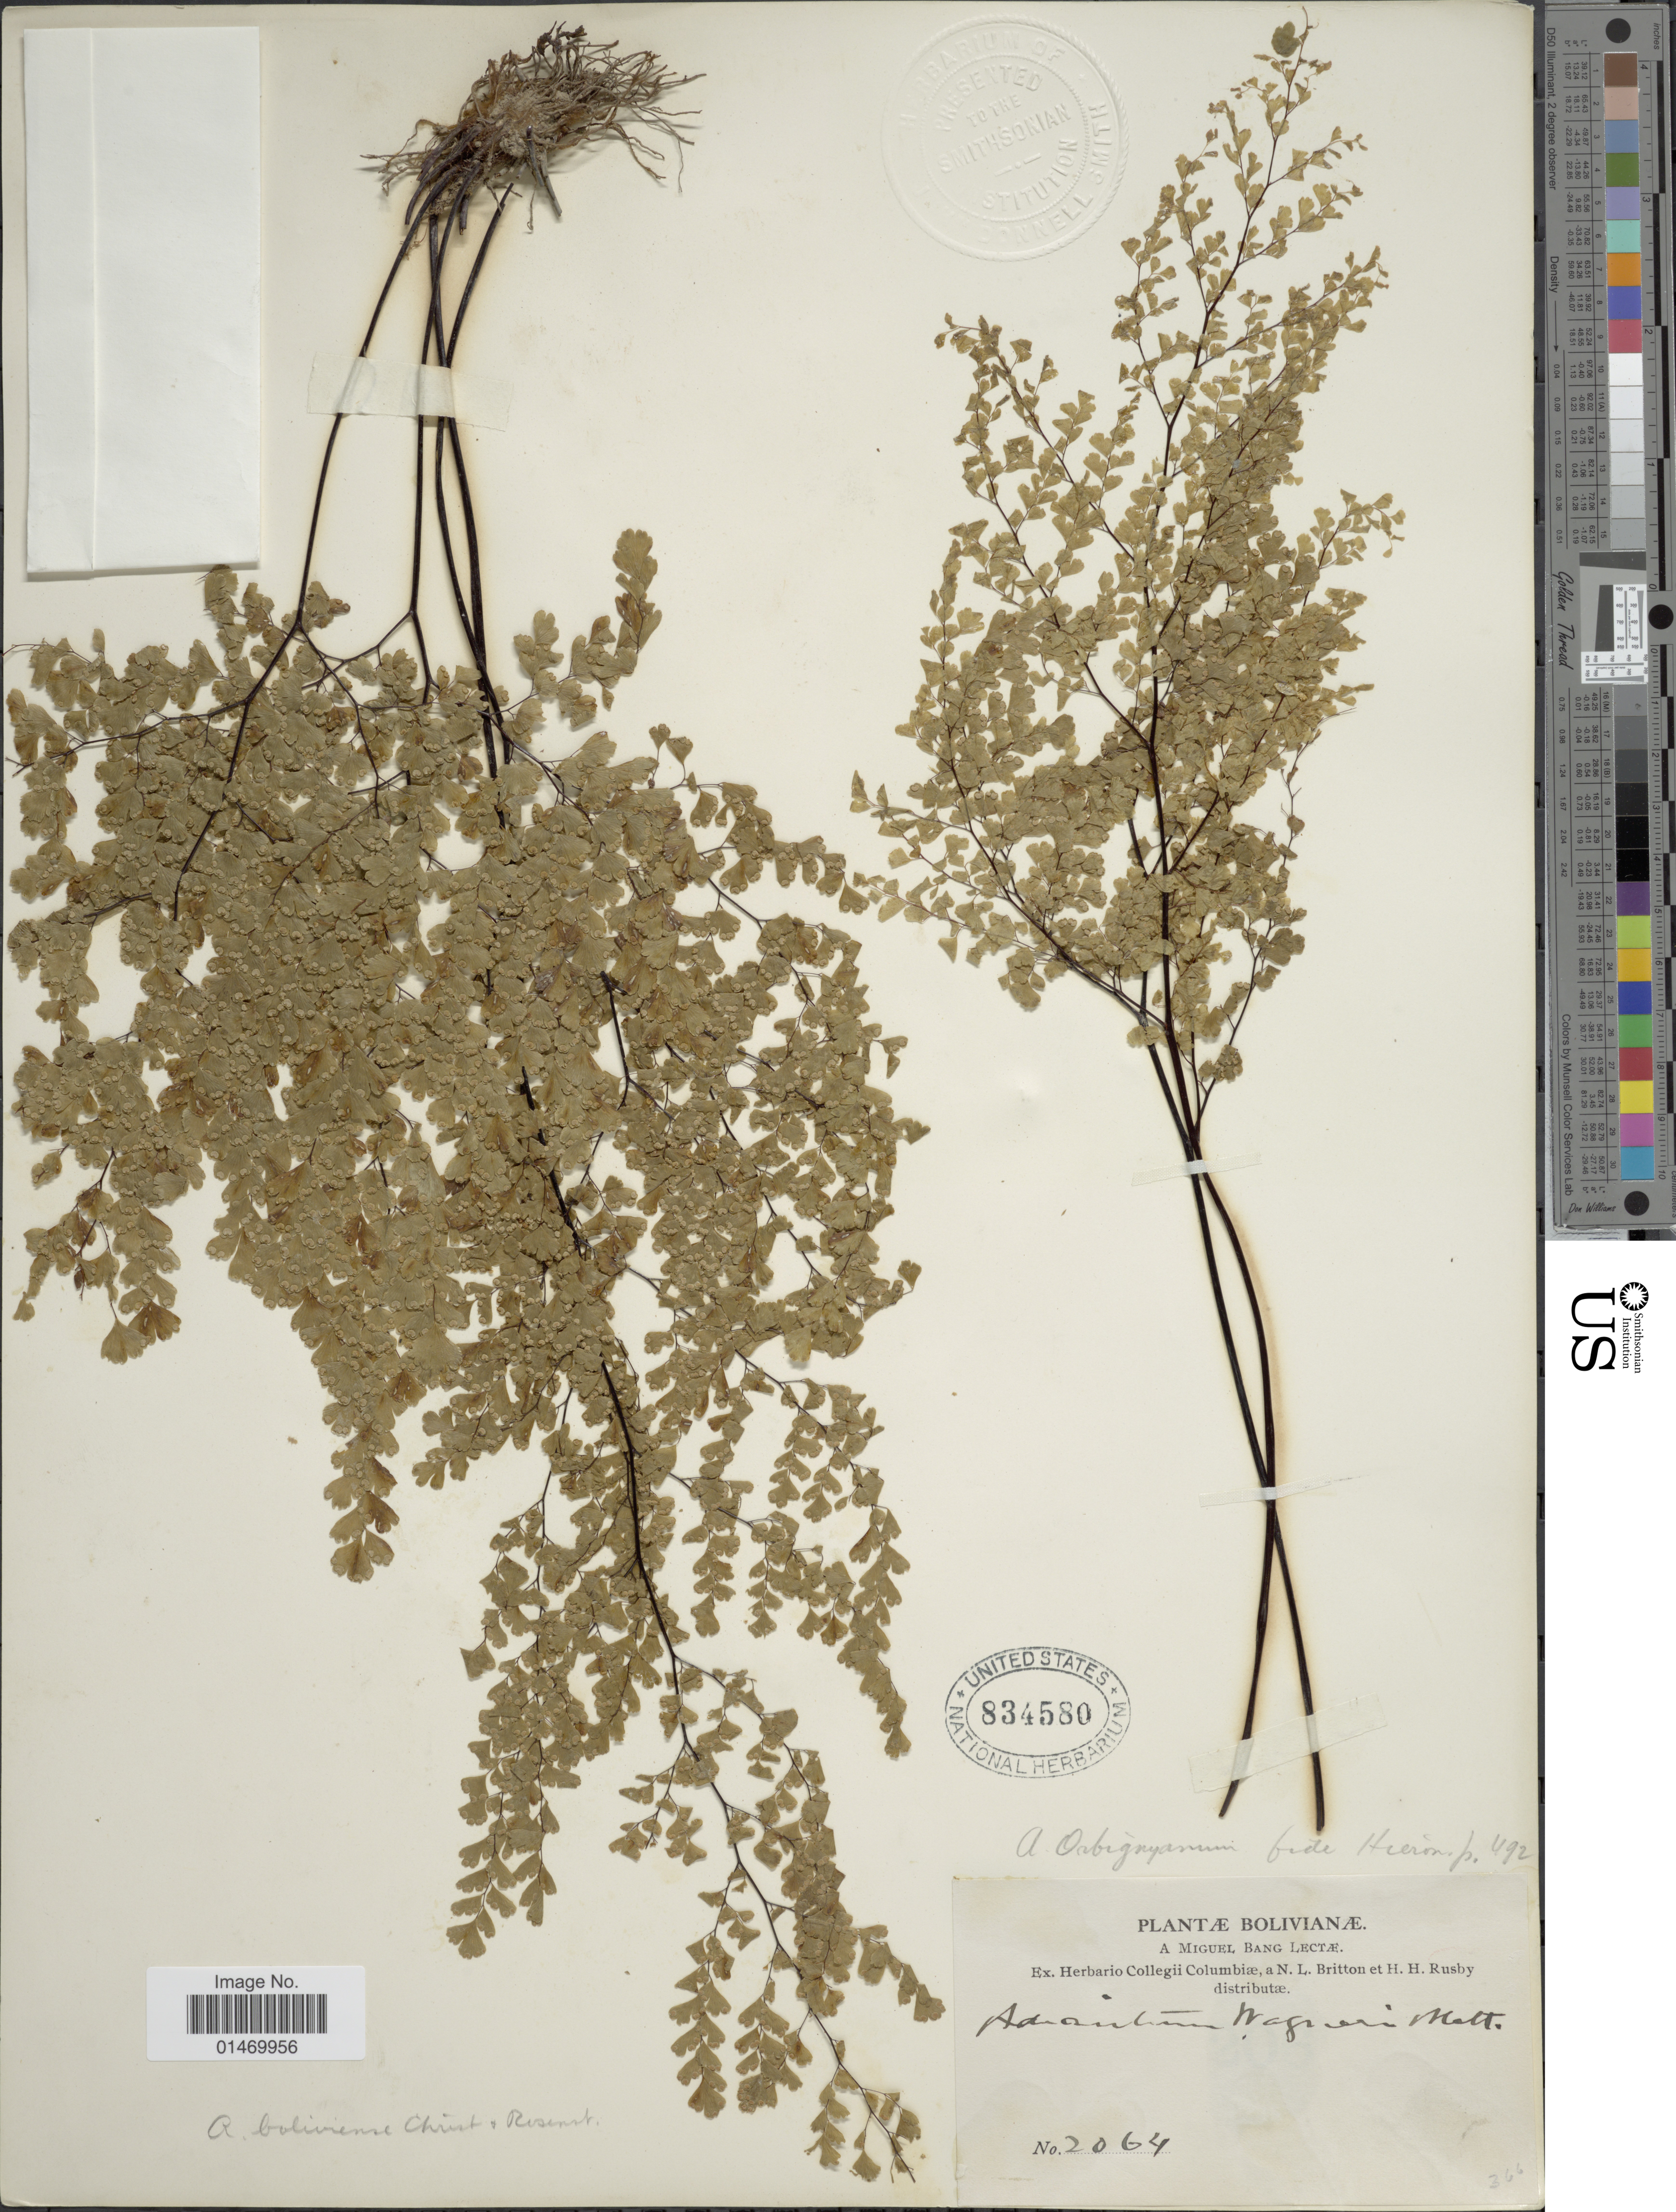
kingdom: Plantae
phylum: Tracheophyta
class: Polypodiopsida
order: Polypodiales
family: Pteridaceae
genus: Adiantum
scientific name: Adiantum boliviense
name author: Christ & Rosenst.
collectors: M. Bang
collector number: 2064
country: Bolivia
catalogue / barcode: US 834580